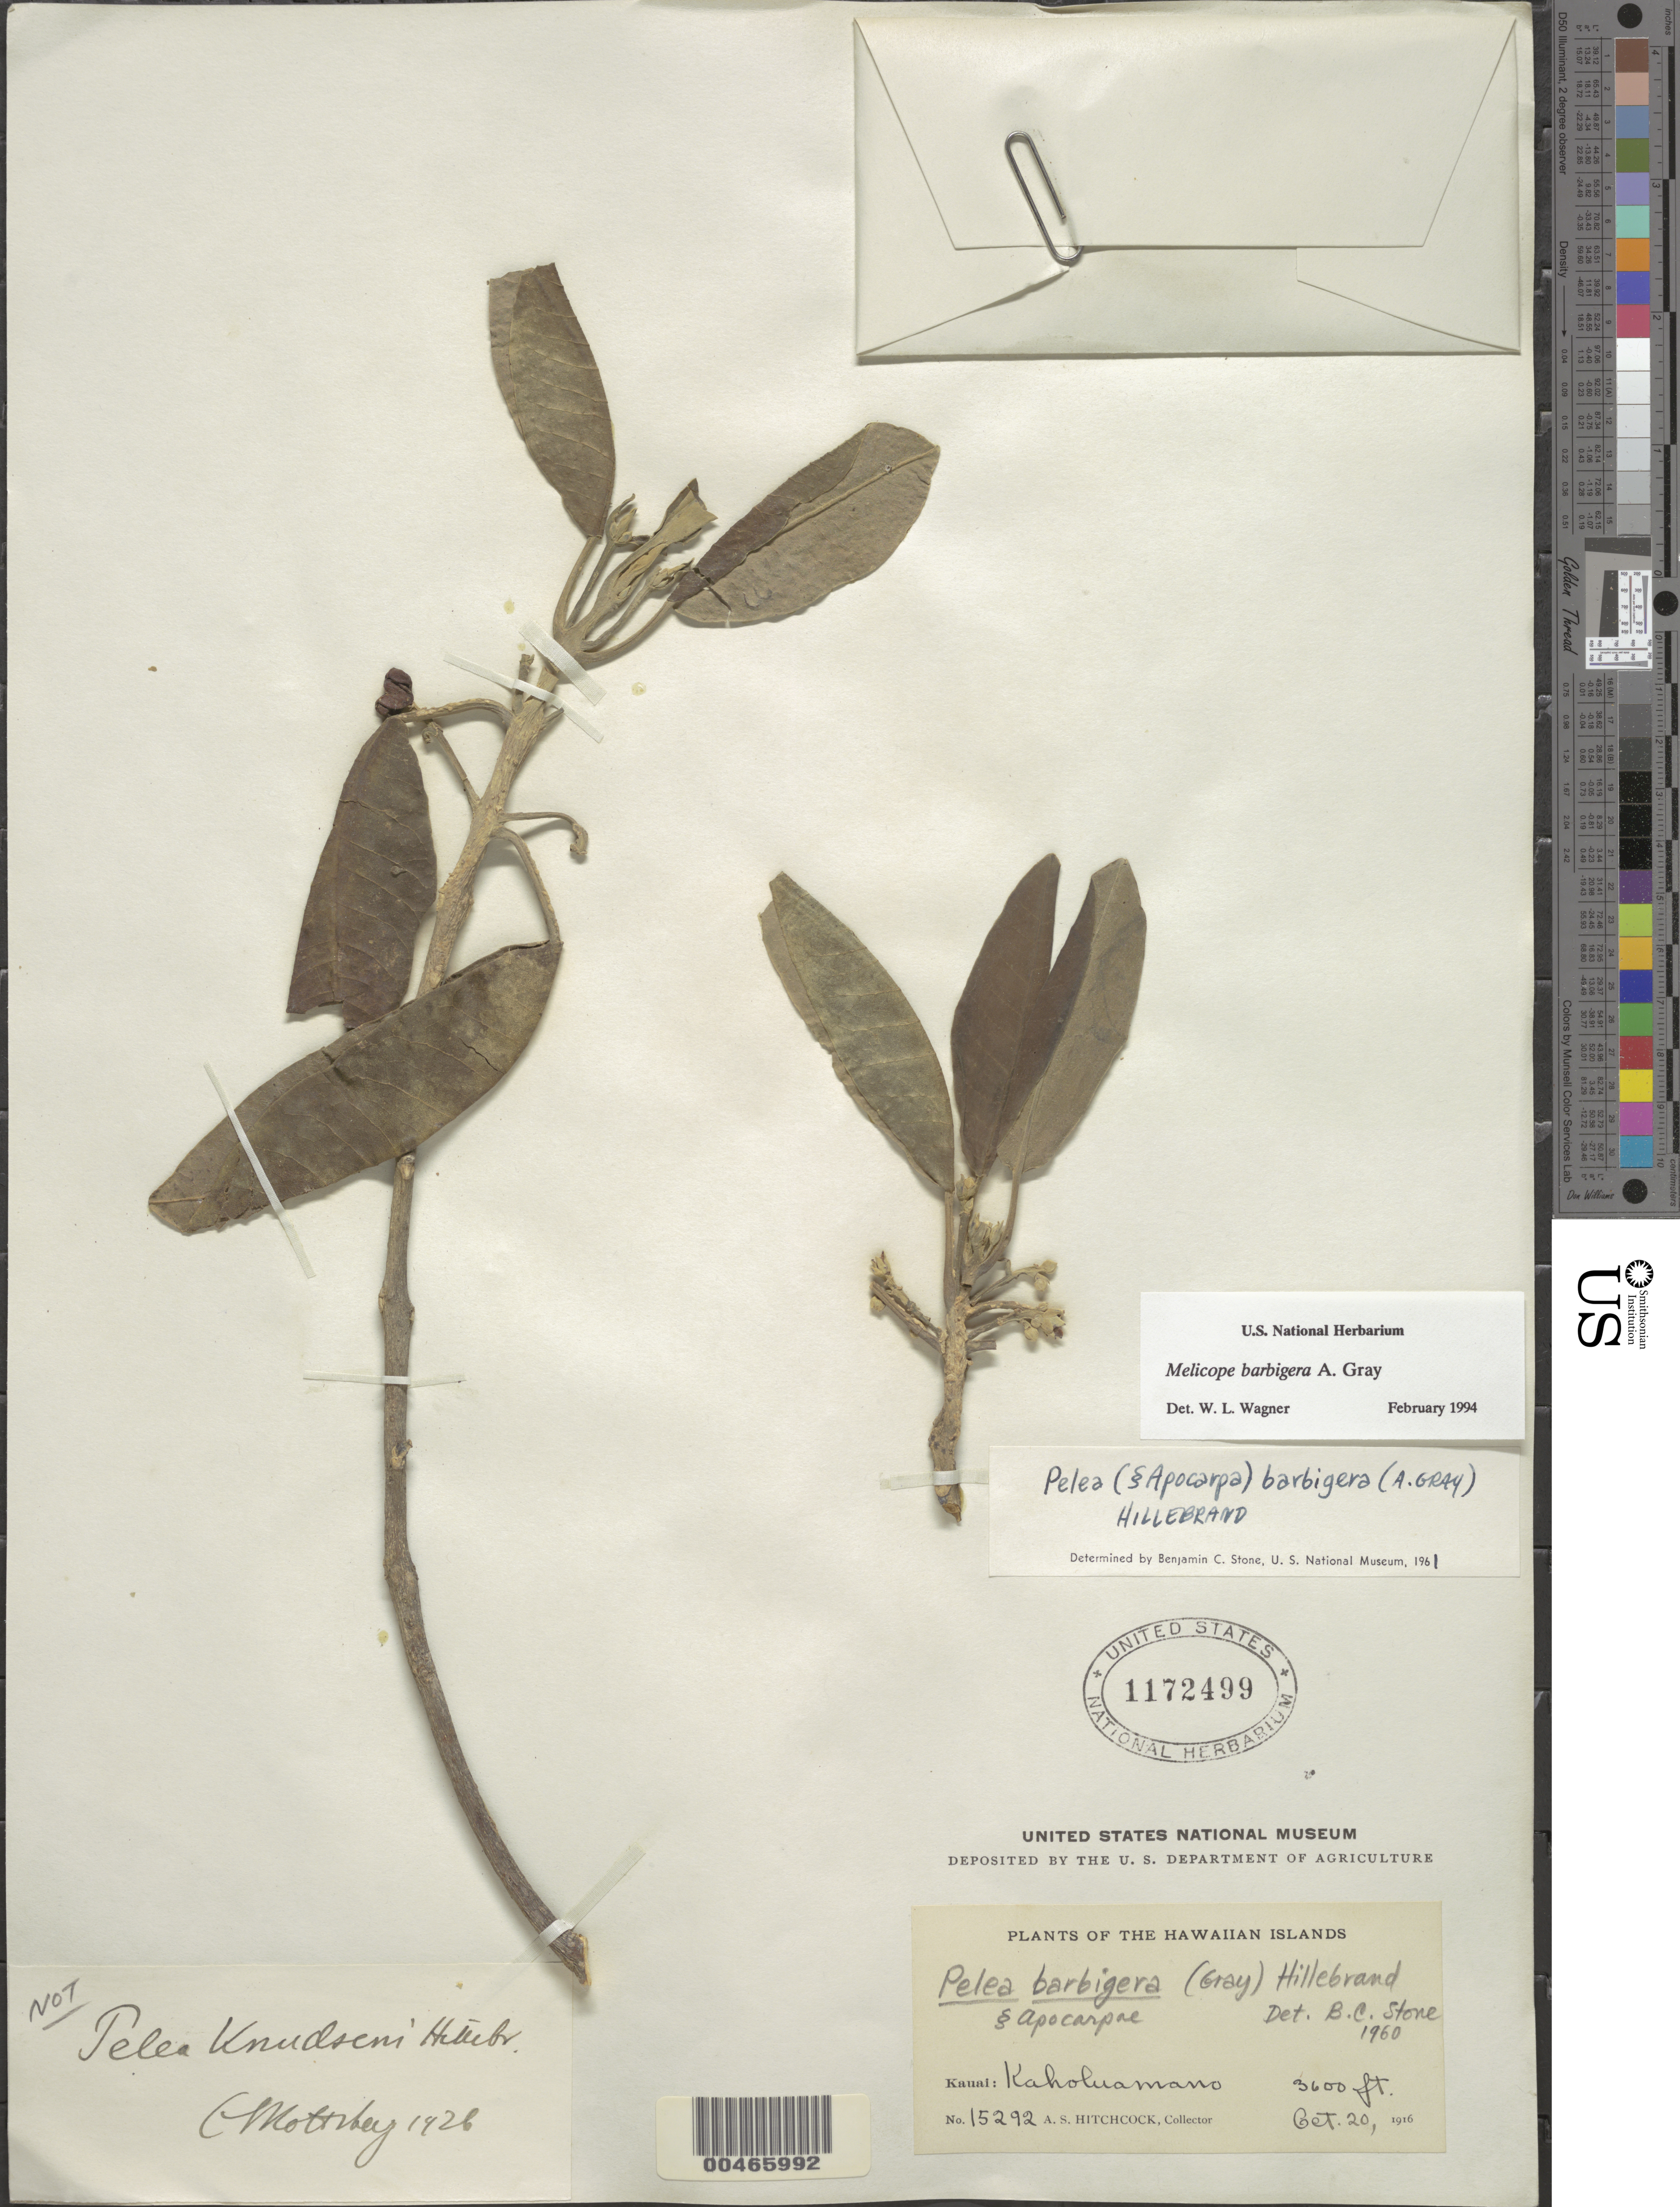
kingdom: Plantae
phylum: Tracheophyta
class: Magnoliopsida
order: Sapindales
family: Rutaceae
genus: Melicope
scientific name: Melicope barbigera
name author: A. Gray in Wilkes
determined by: Wagner, W. L., (BOT), Smithsonian Institution - National Museum of Natural History (UNITED STATES)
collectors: A. S. Hitchcock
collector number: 15292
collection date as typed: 20 Oct 1916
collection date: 1916-10-20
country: United States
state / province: Hawaii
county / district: Kauai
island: Kaua'i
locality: Kaholuamano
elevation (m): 1097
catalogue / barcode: US 1172499